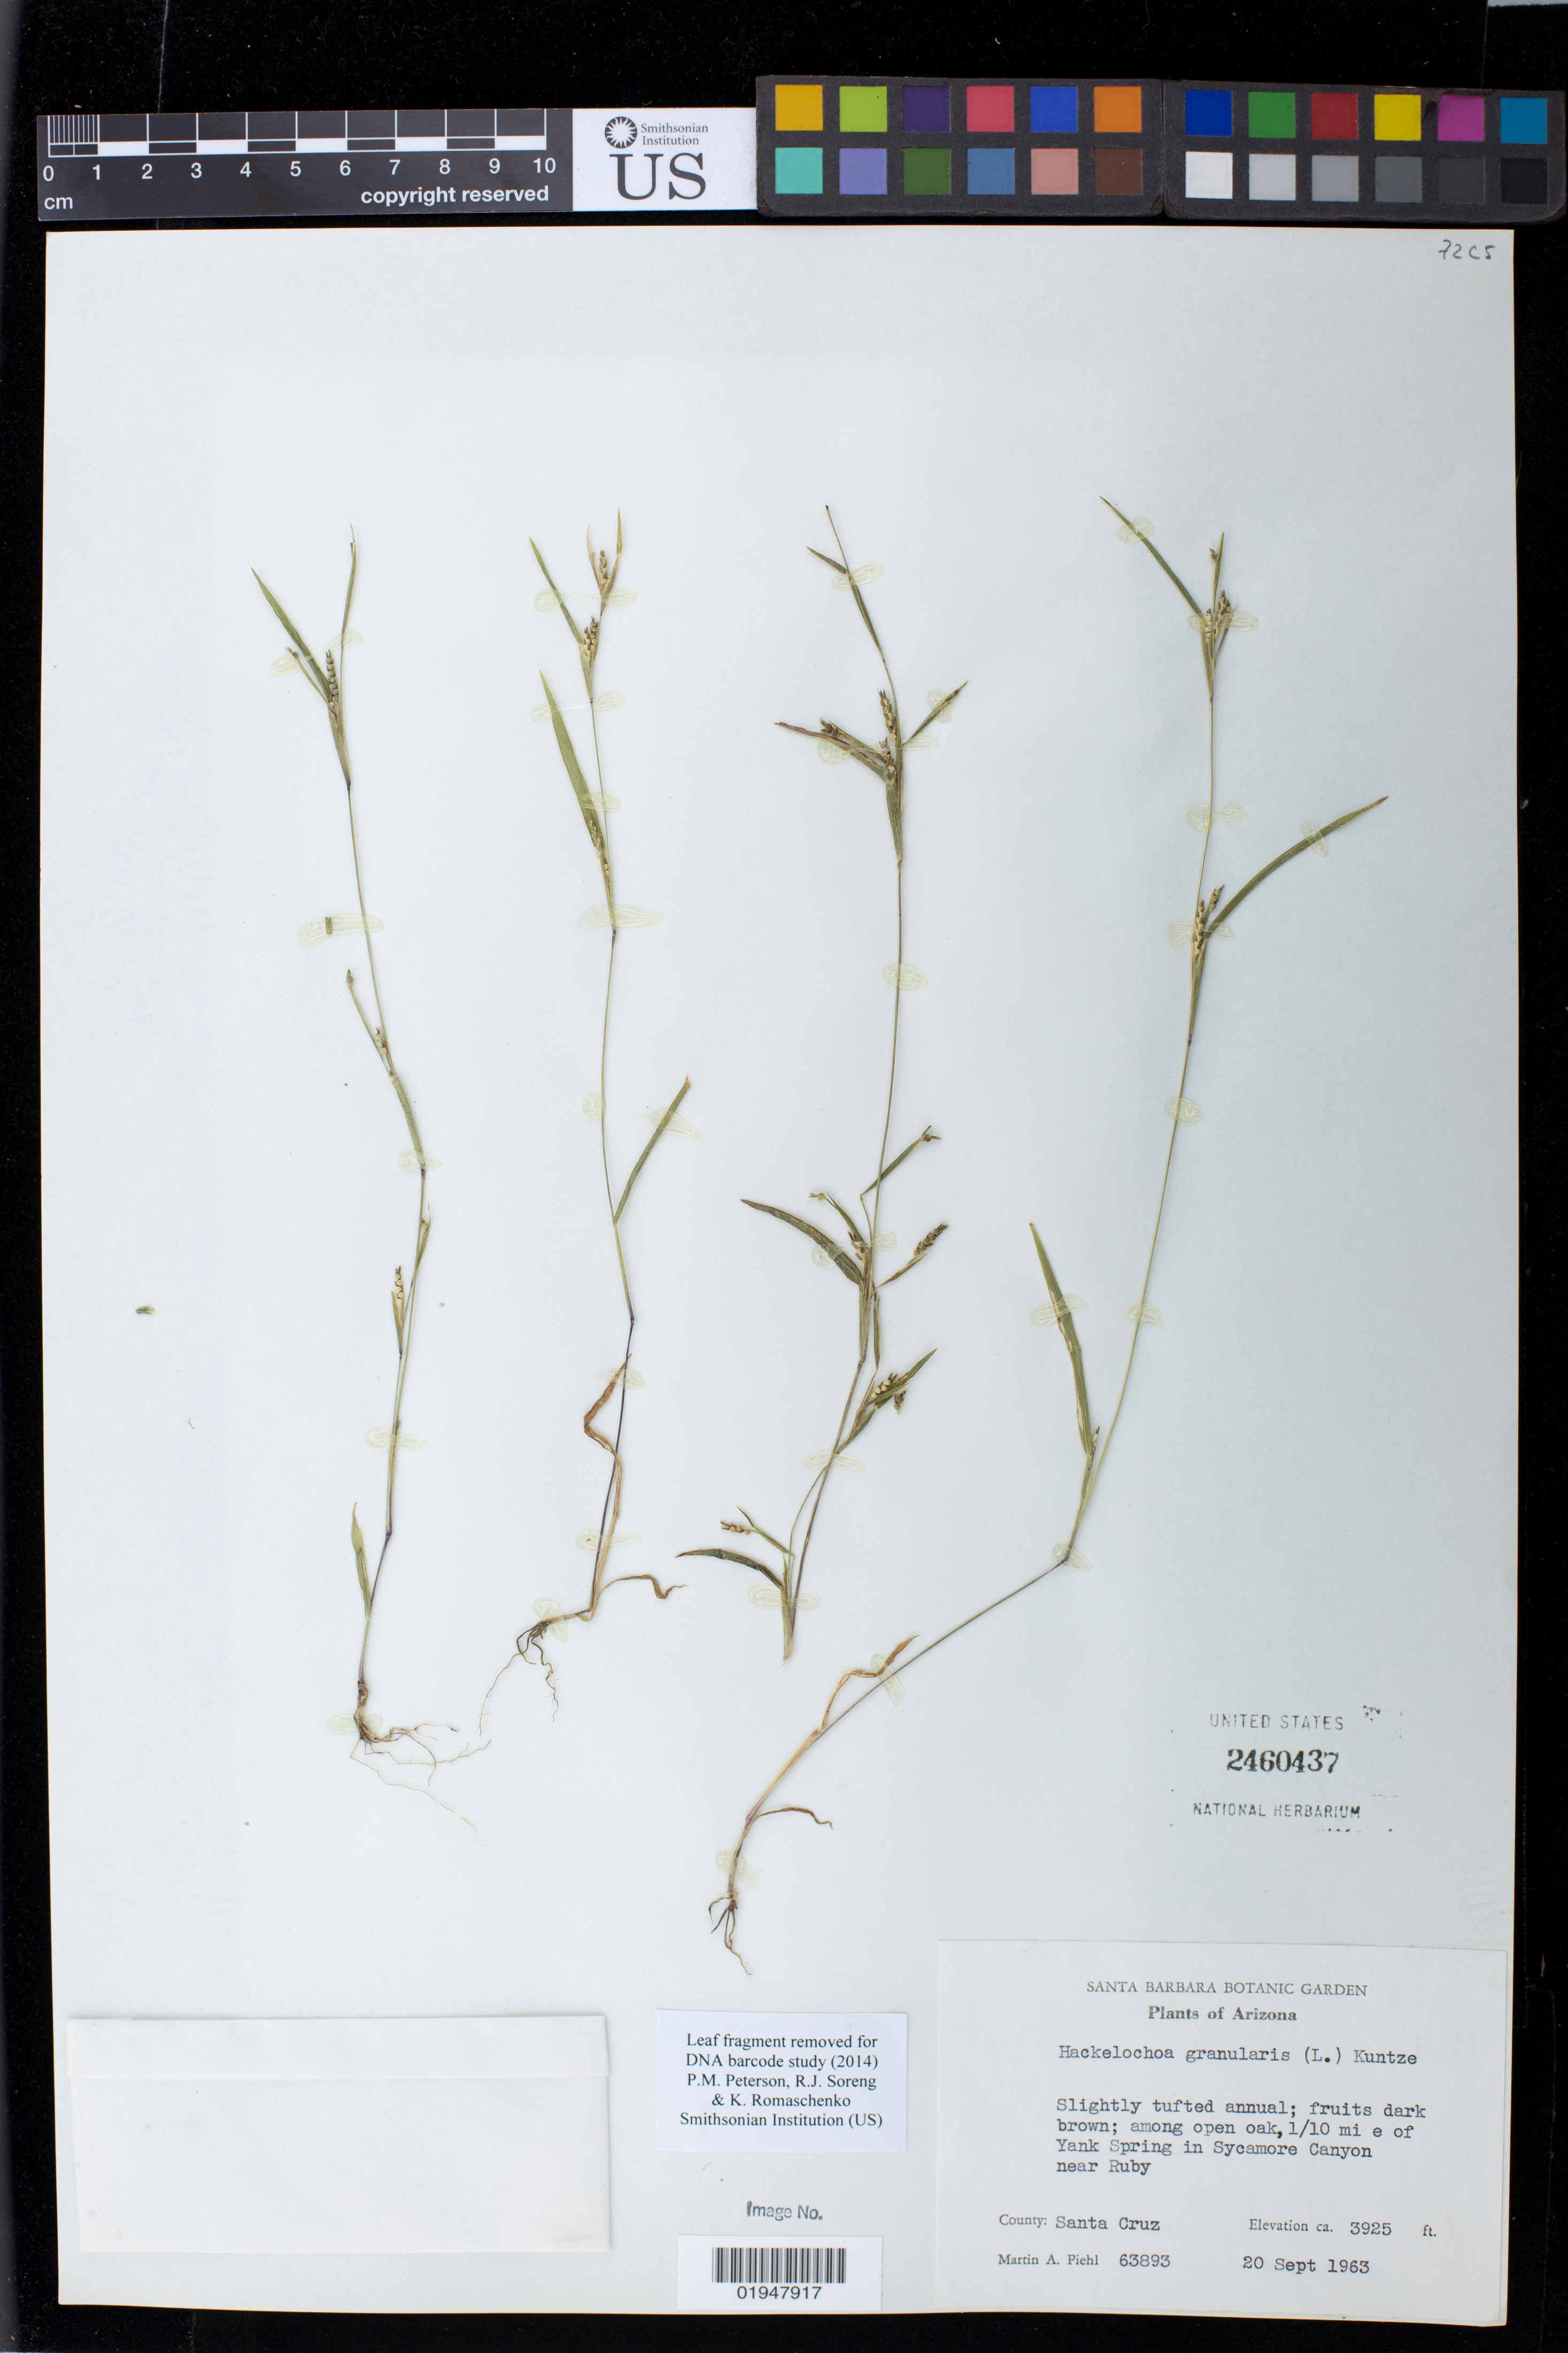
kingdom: Plantae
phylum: Tracheophyta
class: Liliopsida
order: Poales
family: Poaceae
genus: Hackelochloa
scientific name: Hackelochloa granularis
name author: (L.) Kuntze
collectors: M. Piehl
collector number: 63893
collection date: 1963-09-20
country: United States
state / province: Arizona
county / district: Santa Cruz County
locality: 1/10 mi e of Yank Spring in Sycamore Canyon near Ruby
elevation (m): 1196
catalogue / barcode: US 2460437